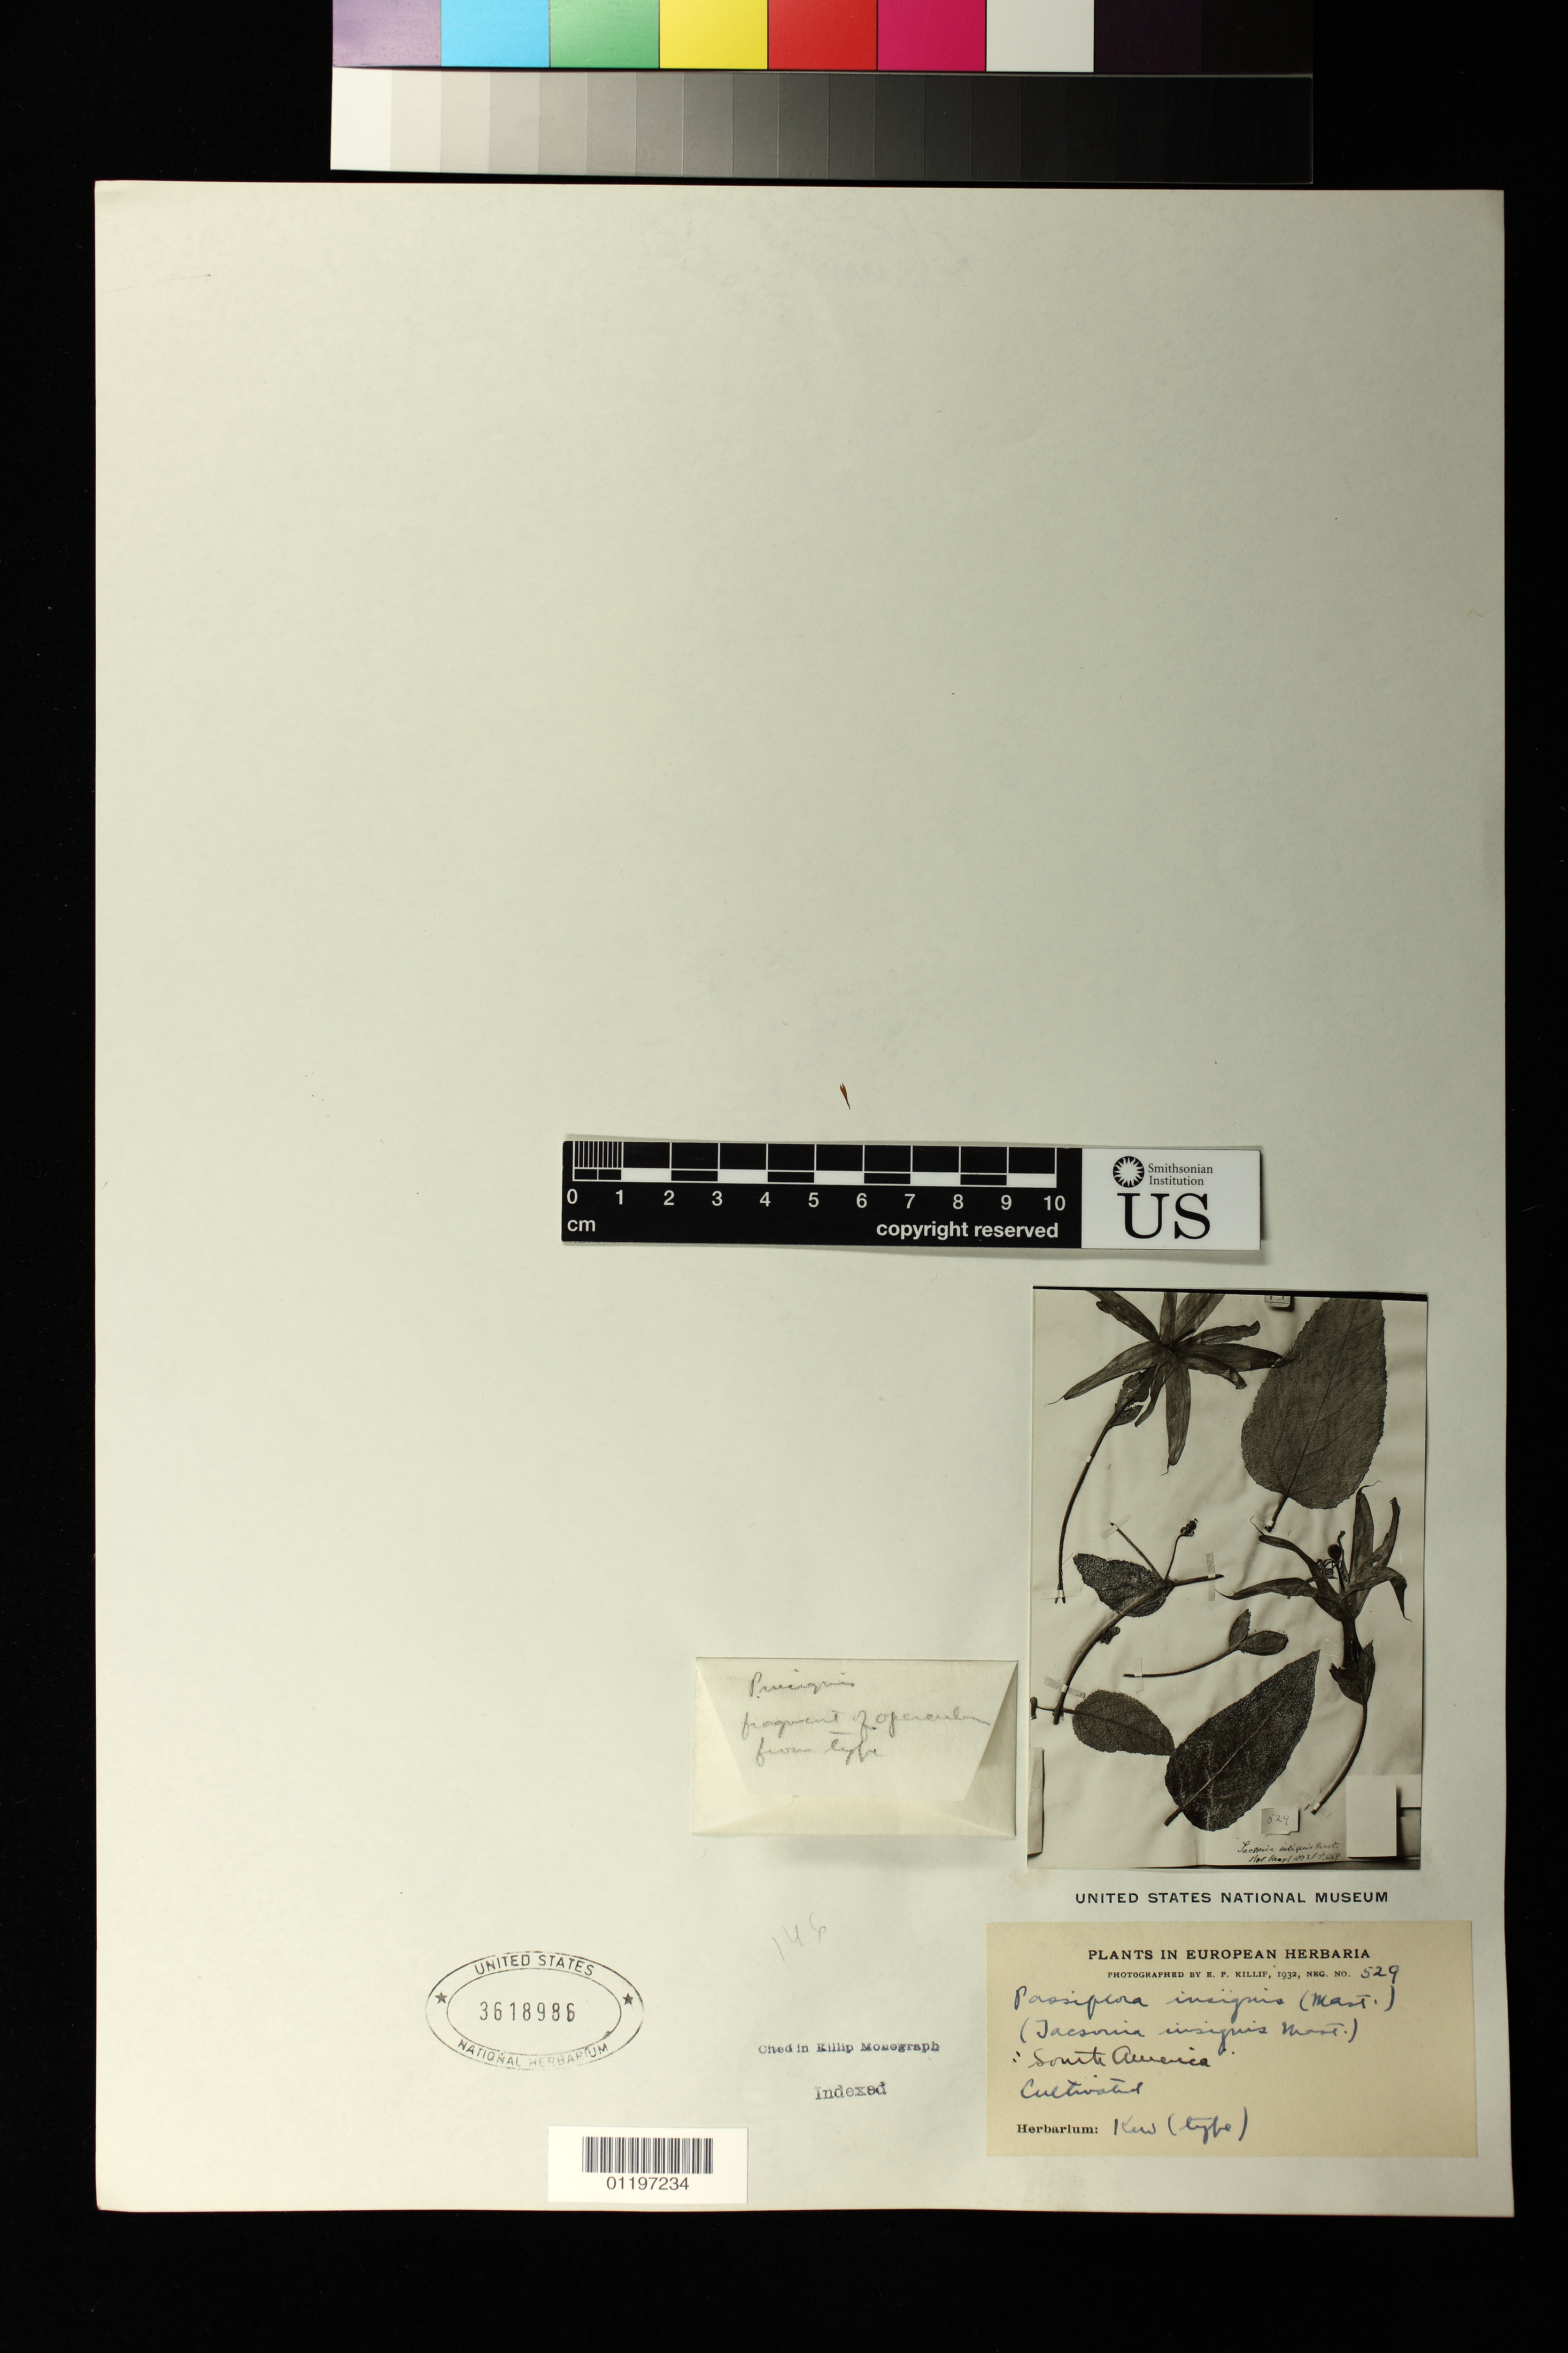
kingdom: Plantae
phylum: Tracheophyta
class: Magnoliopsida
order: Malpighiales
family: Passifloraceae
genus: Passiflora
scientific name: Passiflora insignis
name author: (Mast.) Hook. f.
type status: Isolectotype; Type Collection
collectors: J. Backhouse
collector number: ex herb. Kew s.n.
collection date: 1873-09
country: United Kingdom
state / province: England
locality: Cultivated from seeds sent from "South America" (Peru?)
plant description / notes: Photograph and fragmentary material of type specimen ex herb. Kew. Plants in European Herbaria / Photographed by E.P. Killip 1932, Neg. no. 529 / "South America" (Cultivated). Herbarium: Kew (type). Original specimen at K has additional data not recorded in this photograph.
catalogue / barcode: US 3618986